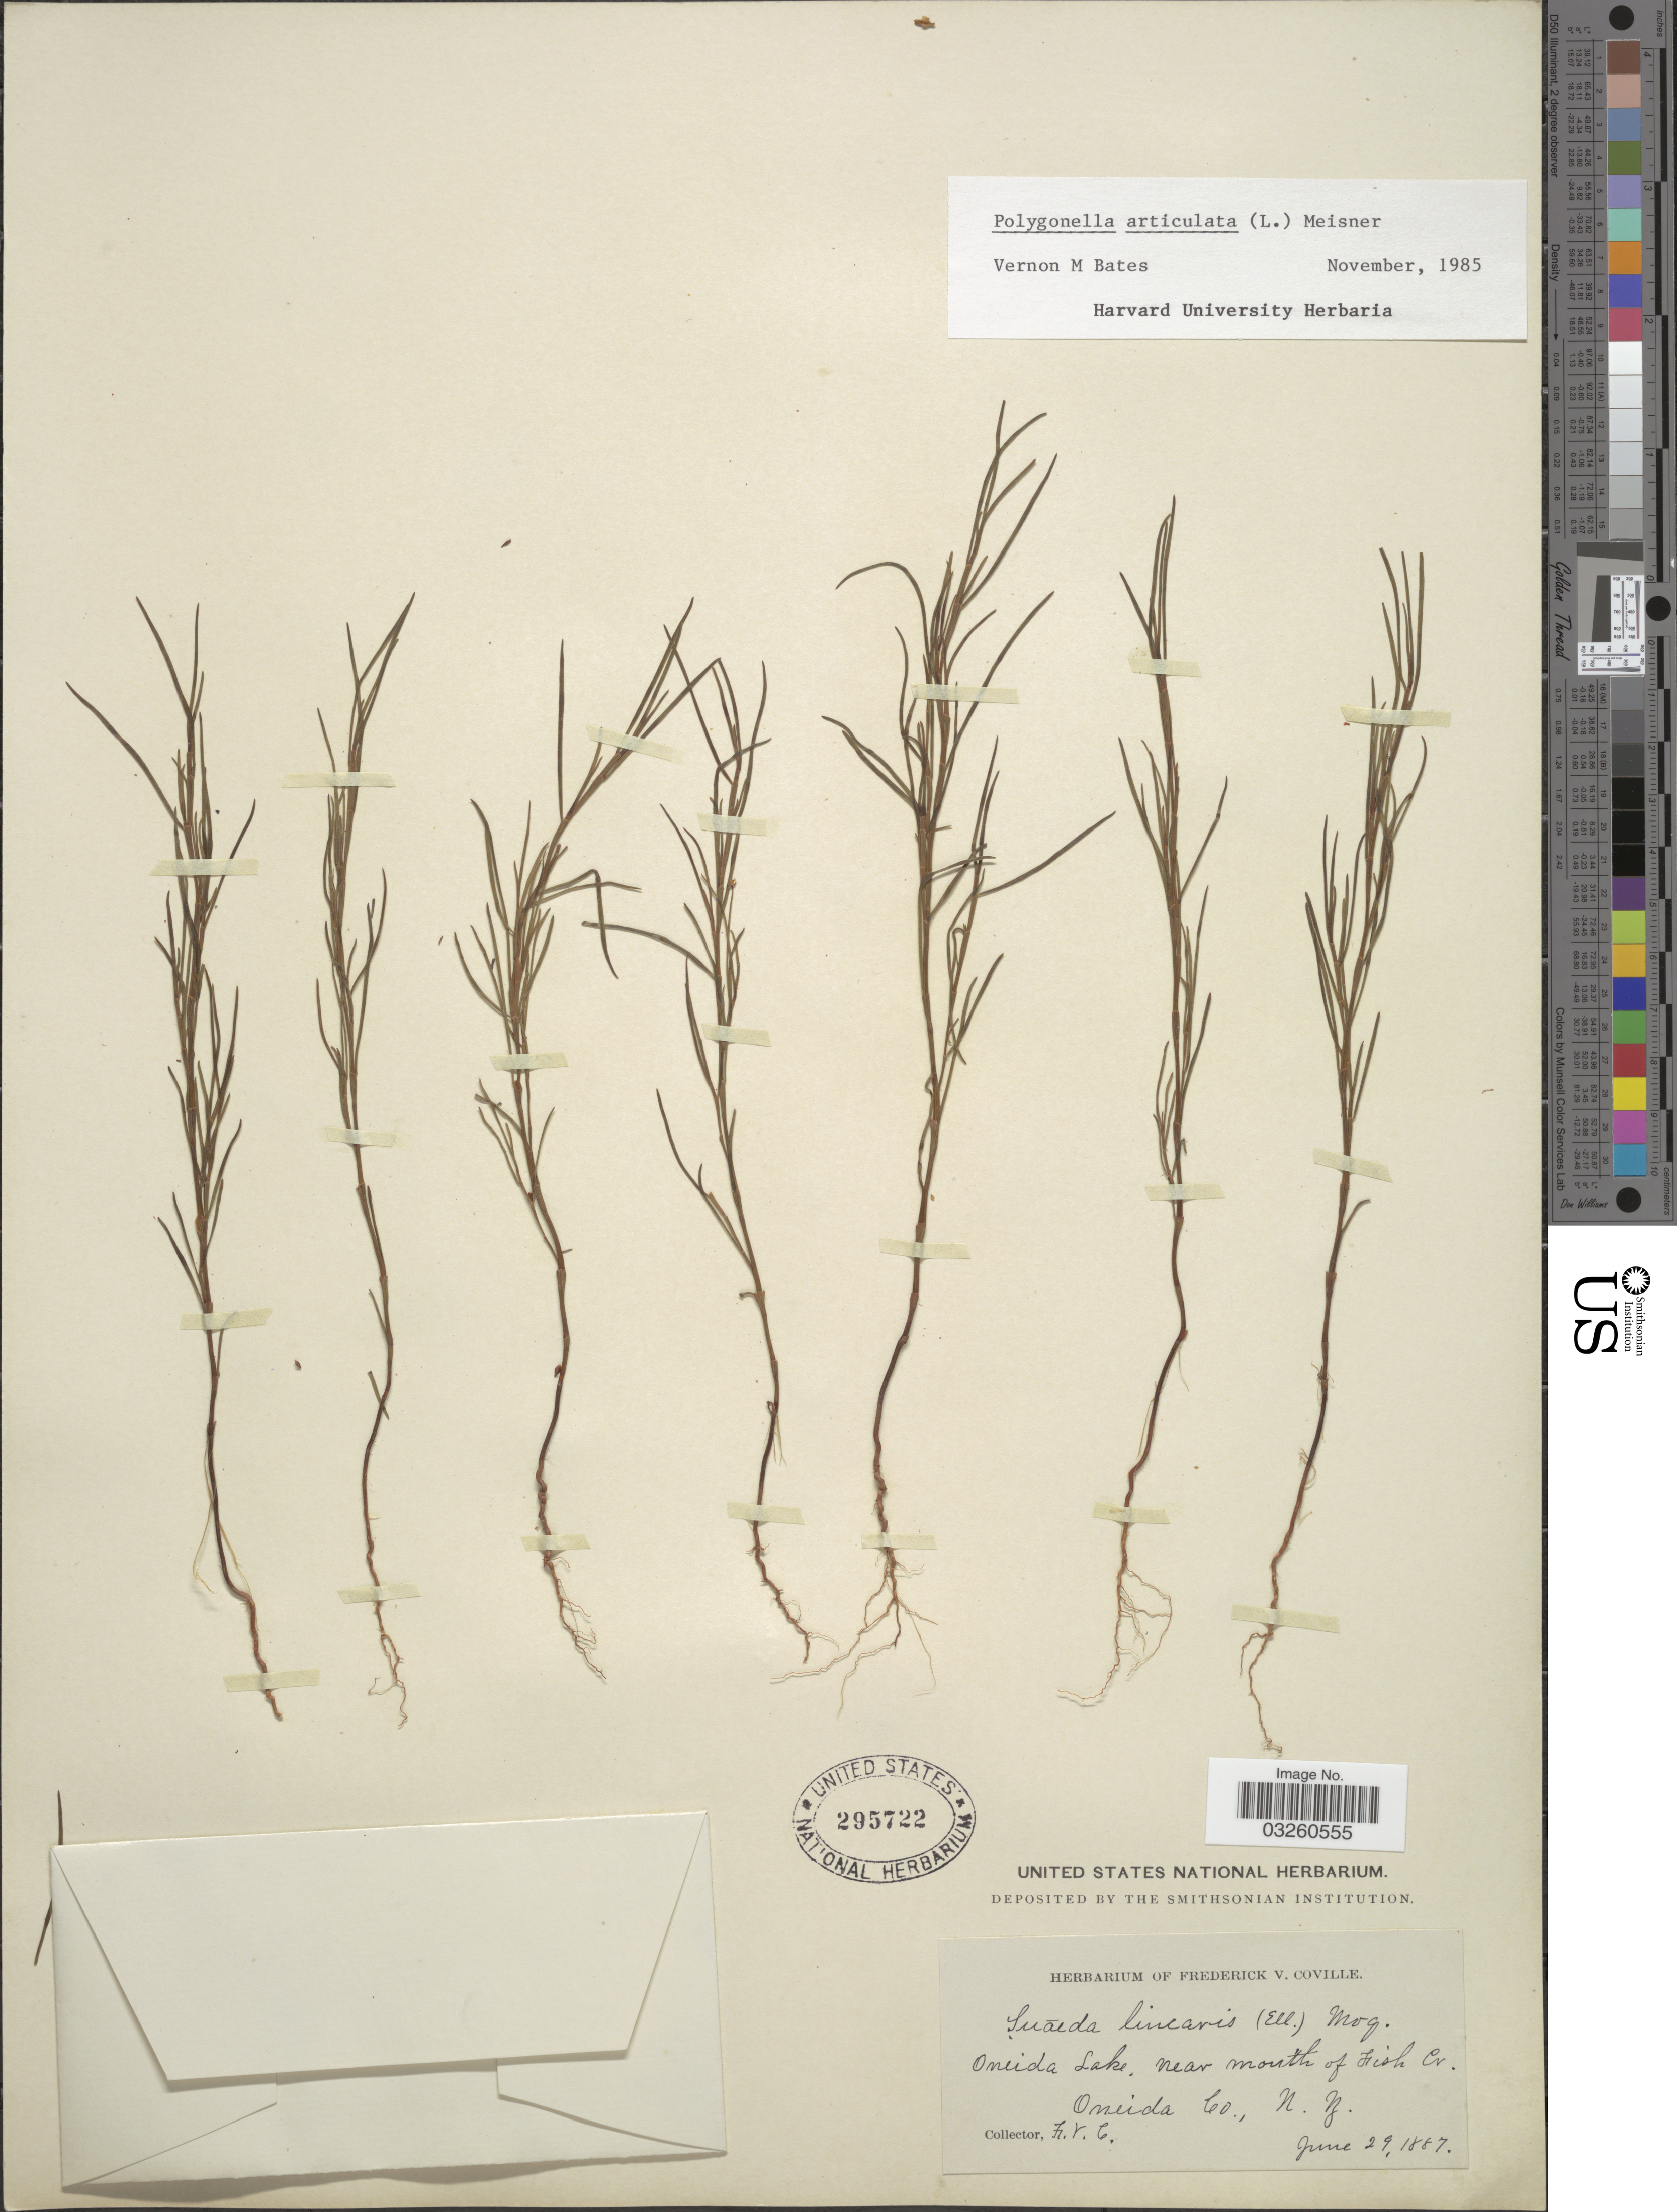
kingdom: Plantae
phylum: Tracheophyta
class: Magnoliopsida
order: Caryophyllales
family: Polygonaceae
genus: Polygonella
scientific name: Polygonella articulata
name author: (L.) Meisn.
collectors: F. V. Coville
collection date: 1887-06-29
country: United States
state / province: New York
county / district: Oneida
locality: Oneida Lake, near mouth of Fish Cr. Oneida Co., N.Y.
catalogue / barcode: US 295722